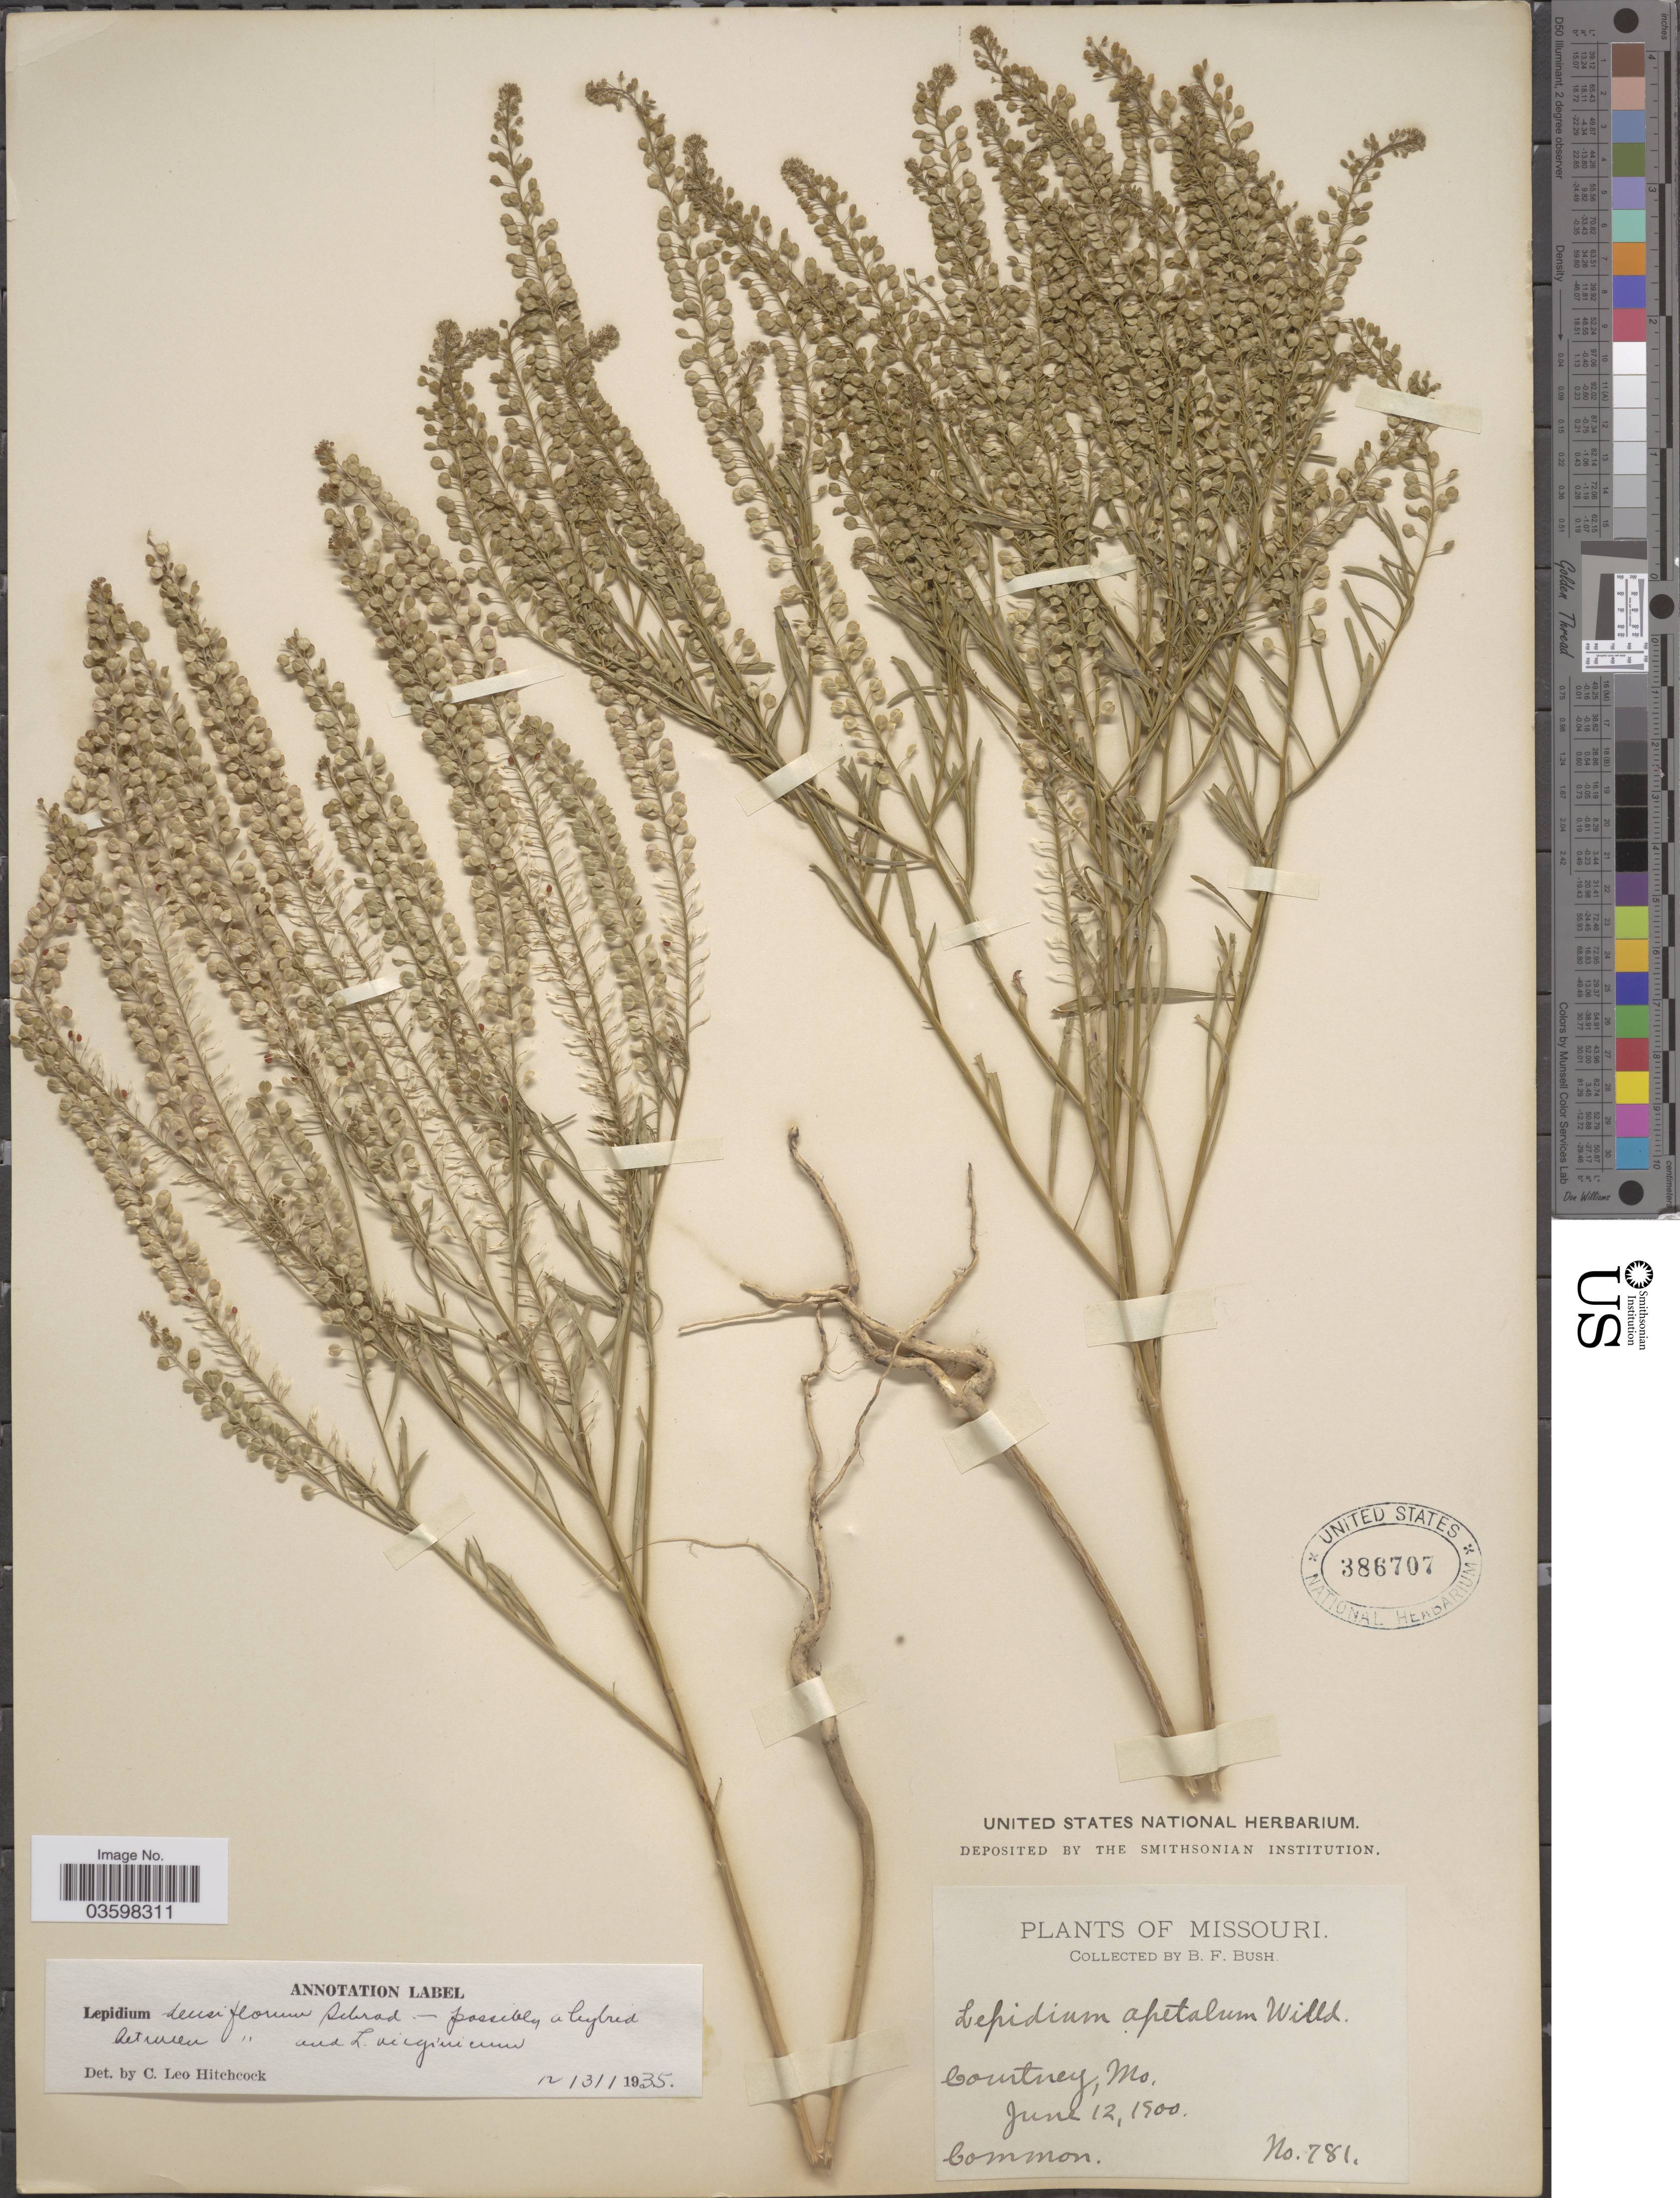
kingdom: Plantae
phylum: Tracheophyta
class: Magnoliopsida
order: Brassicales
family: Brassicaceae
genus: Lepidium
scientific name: Lepidium densiflorum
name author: Schrad.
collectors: B. F. Bush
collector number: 781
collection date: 1900-06-12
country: United States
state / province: Missouri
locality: Courtney.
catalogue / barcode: US 386707